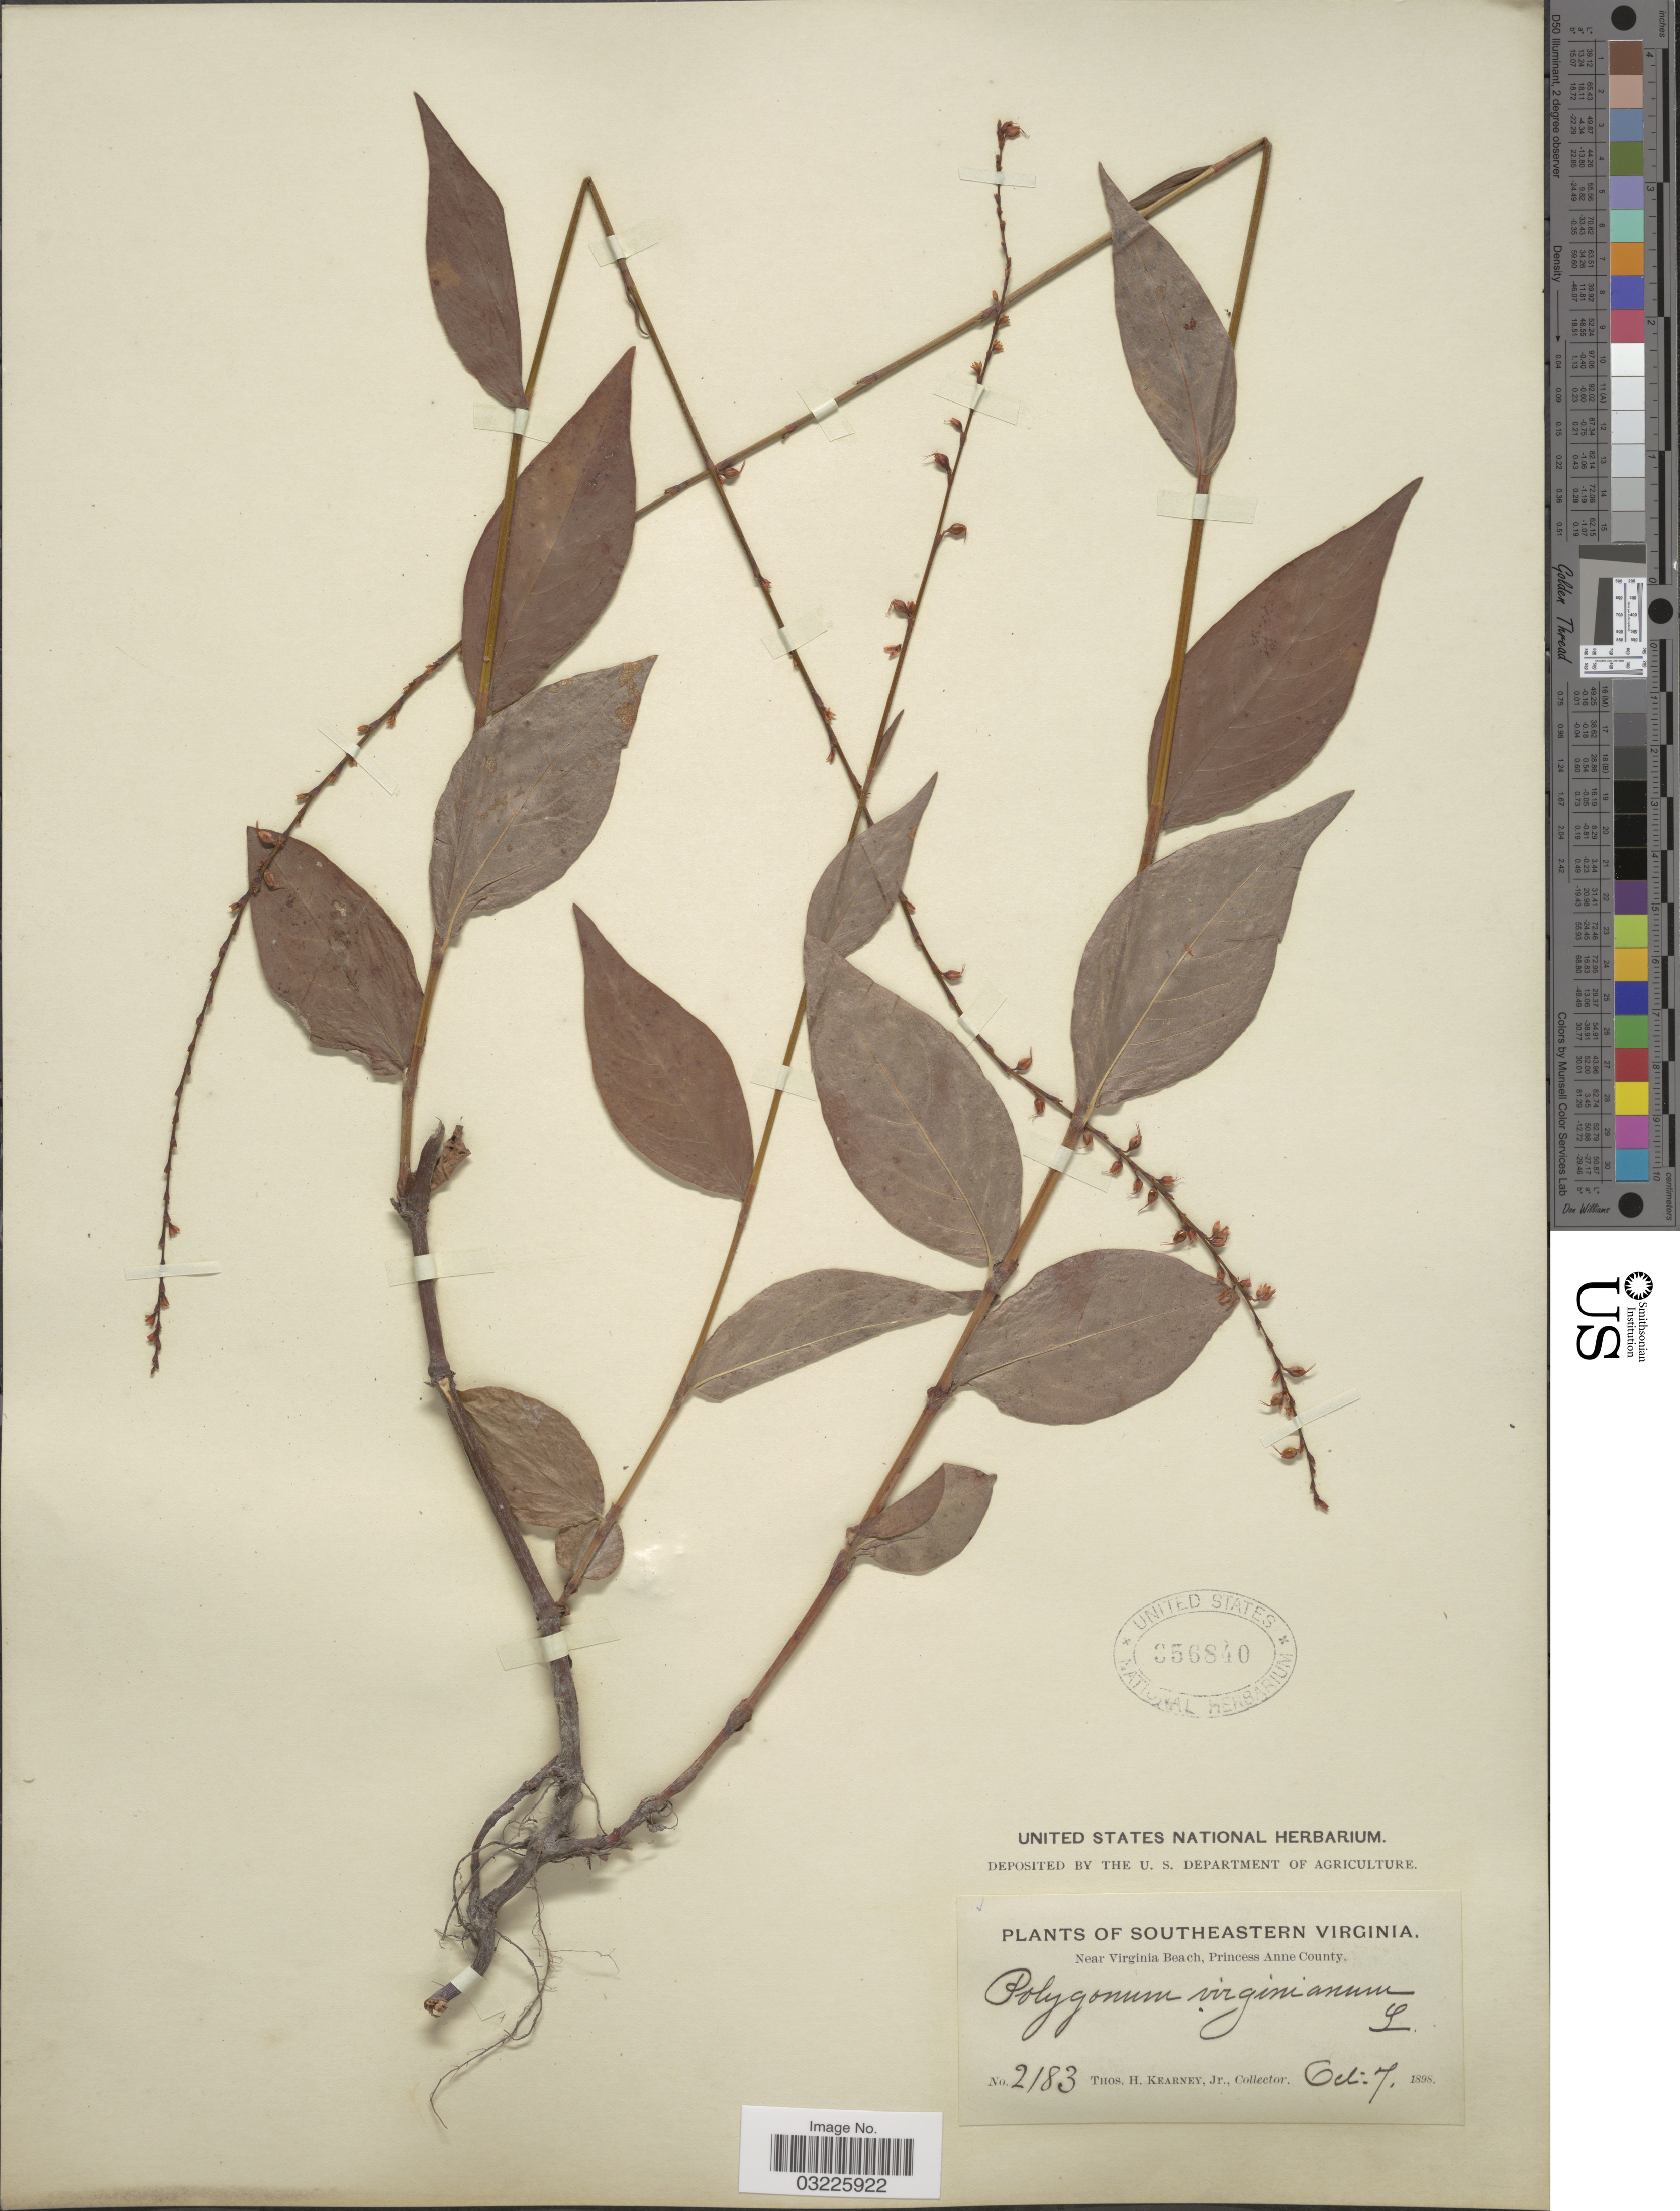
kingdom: Plantae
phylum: Tracheophyta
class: Magnoliopsida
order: Caryophyllales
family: Polygonaceae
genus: Persicaria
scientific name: Persicaria virginiana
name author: (L.) Gaertn.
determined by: Atha, D. E.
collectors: T. H. Kearney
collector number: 2183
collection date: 1898-10-07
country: United States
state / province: Virginia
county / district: City of Virginia Beach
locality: Southeastern Virginia. Near Virginia Beach, Princess Anne (=historic county name) County.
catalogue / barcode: US 356840